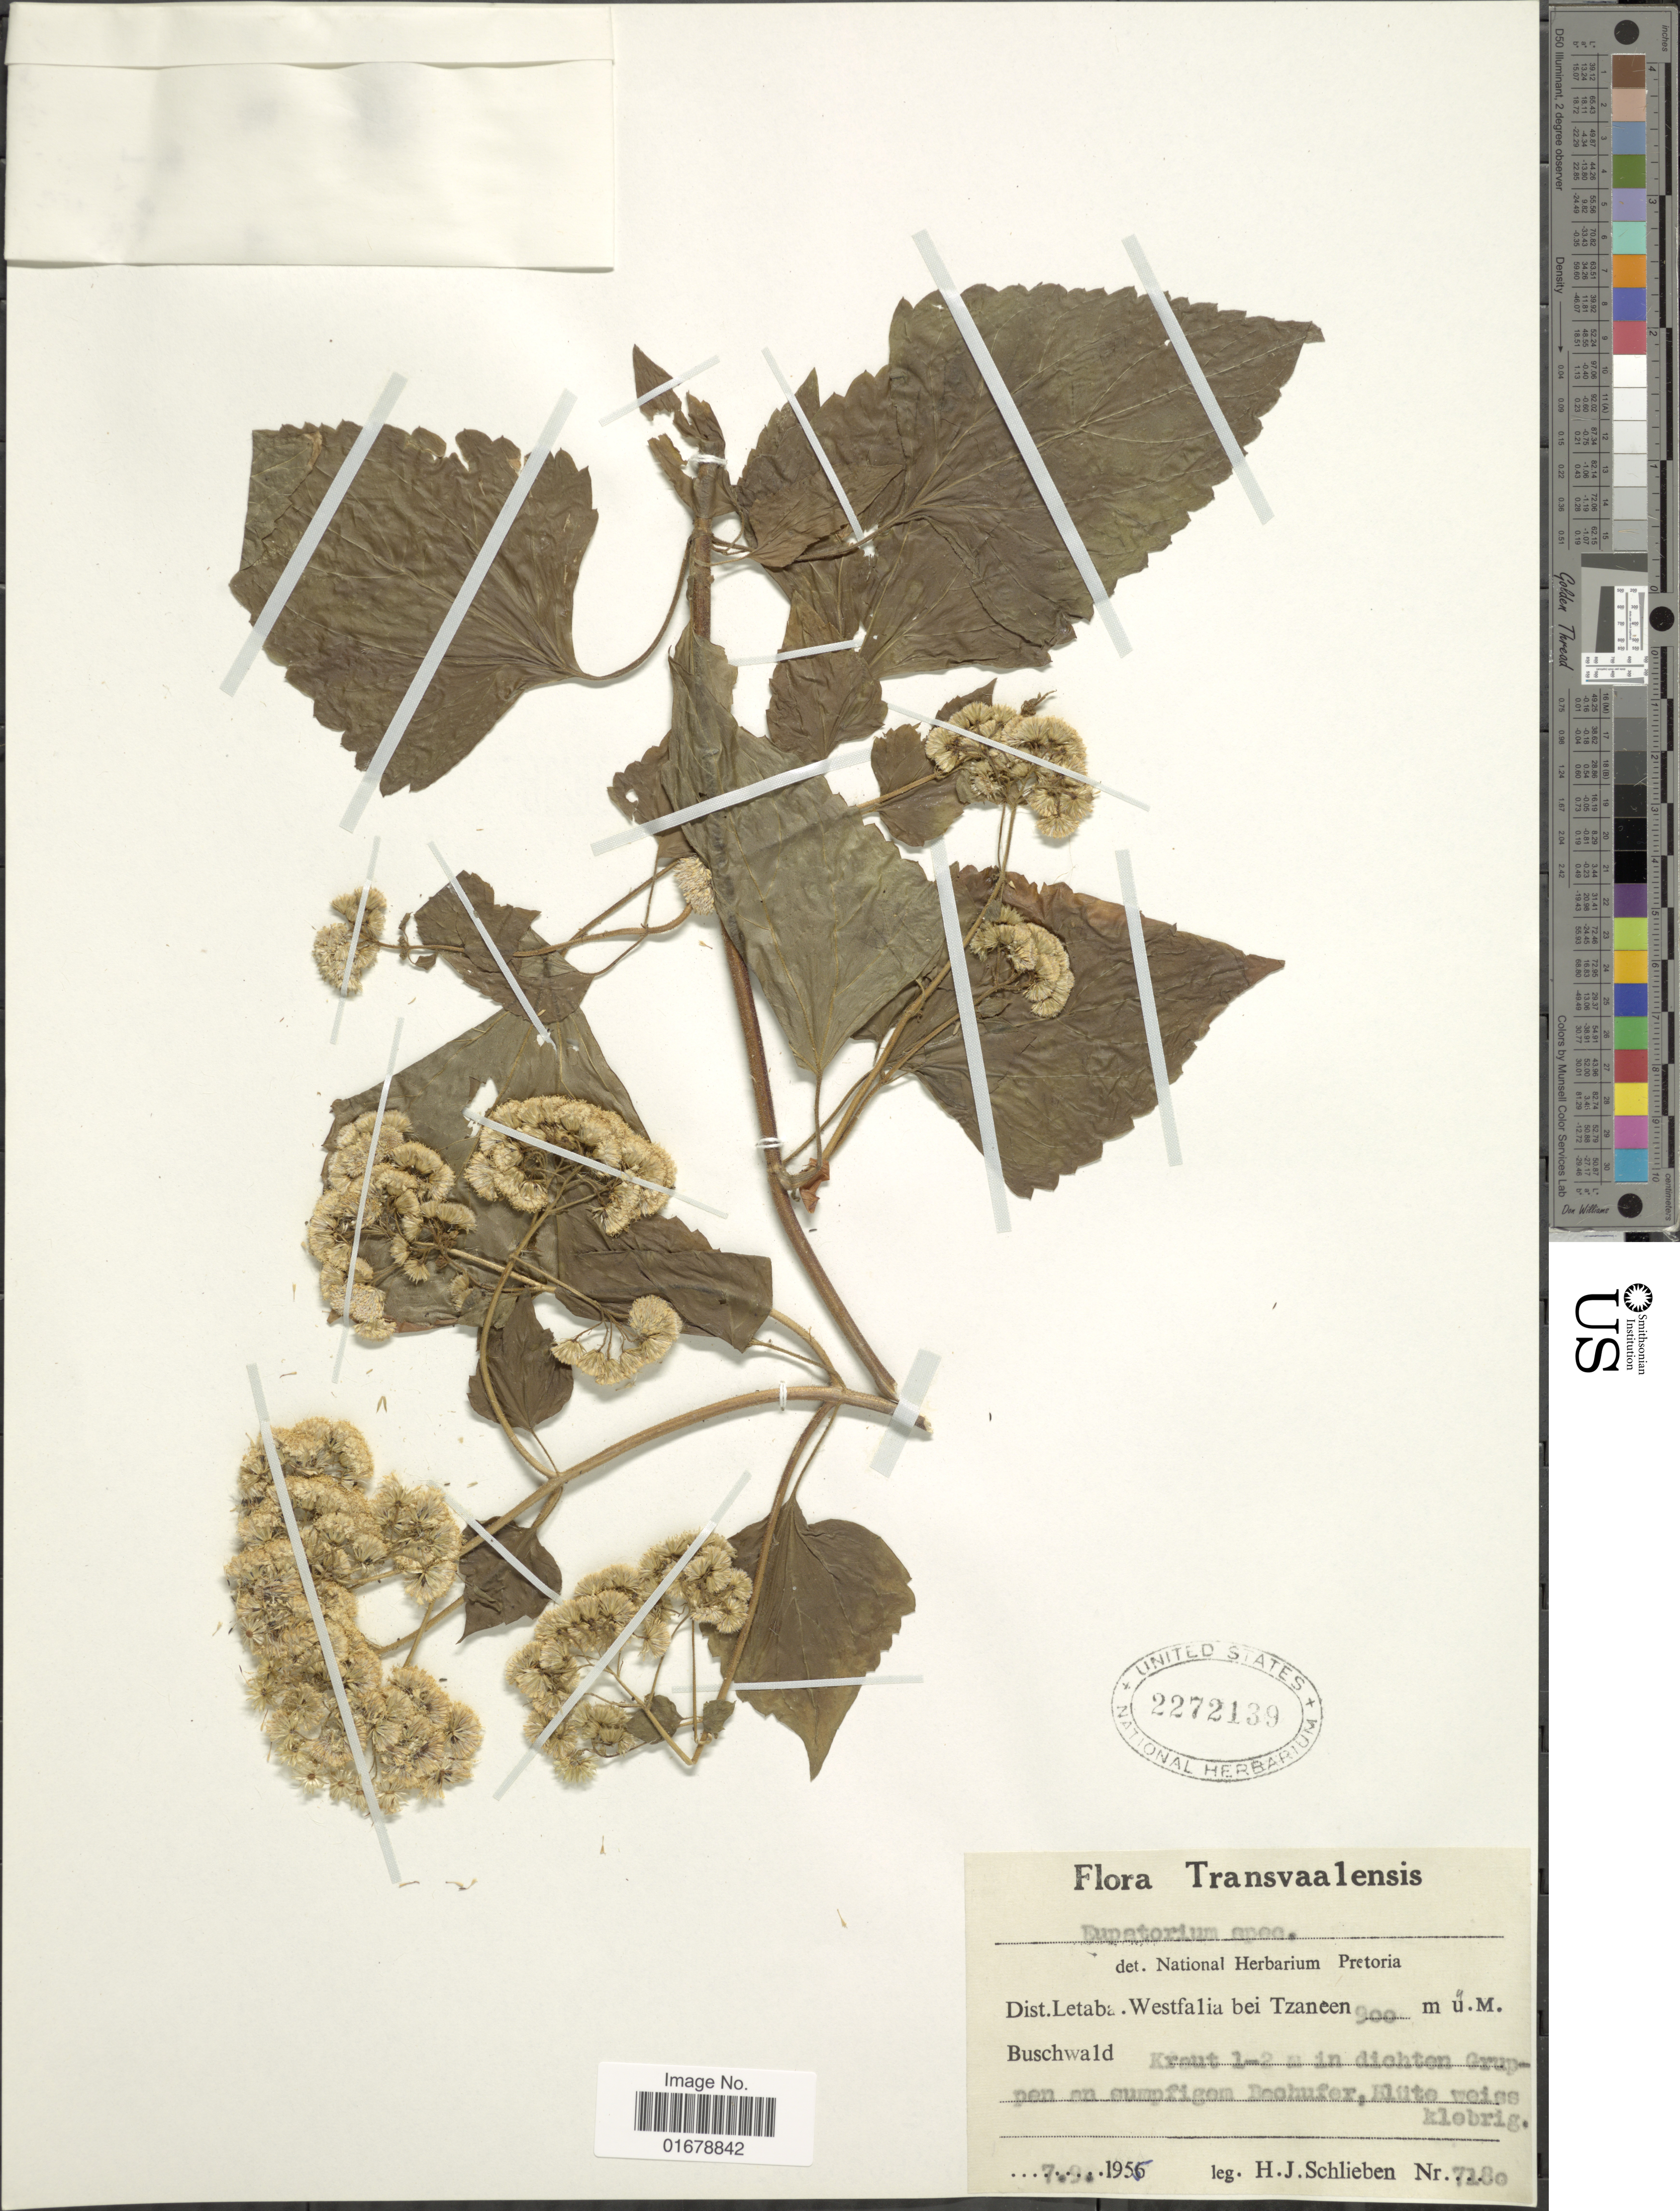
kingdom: Plantae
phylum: Tracheophyta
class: Magnoliopsida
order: Asterales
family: Asteraceae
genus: Ageratina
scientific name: Ageratina sp.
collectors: H. J. Schlieben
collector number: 7180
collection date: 1956-09-07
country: South Africa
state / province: Limpopo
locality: Transvaalensis. Dist. letaba. Westfalia bei Tzaneen. Buschwald. Kraut 1-2 m in dichten Gruppen an sumpfigem Beohufer, blute weis klebrig.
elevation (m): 900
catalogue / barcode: US 2272139